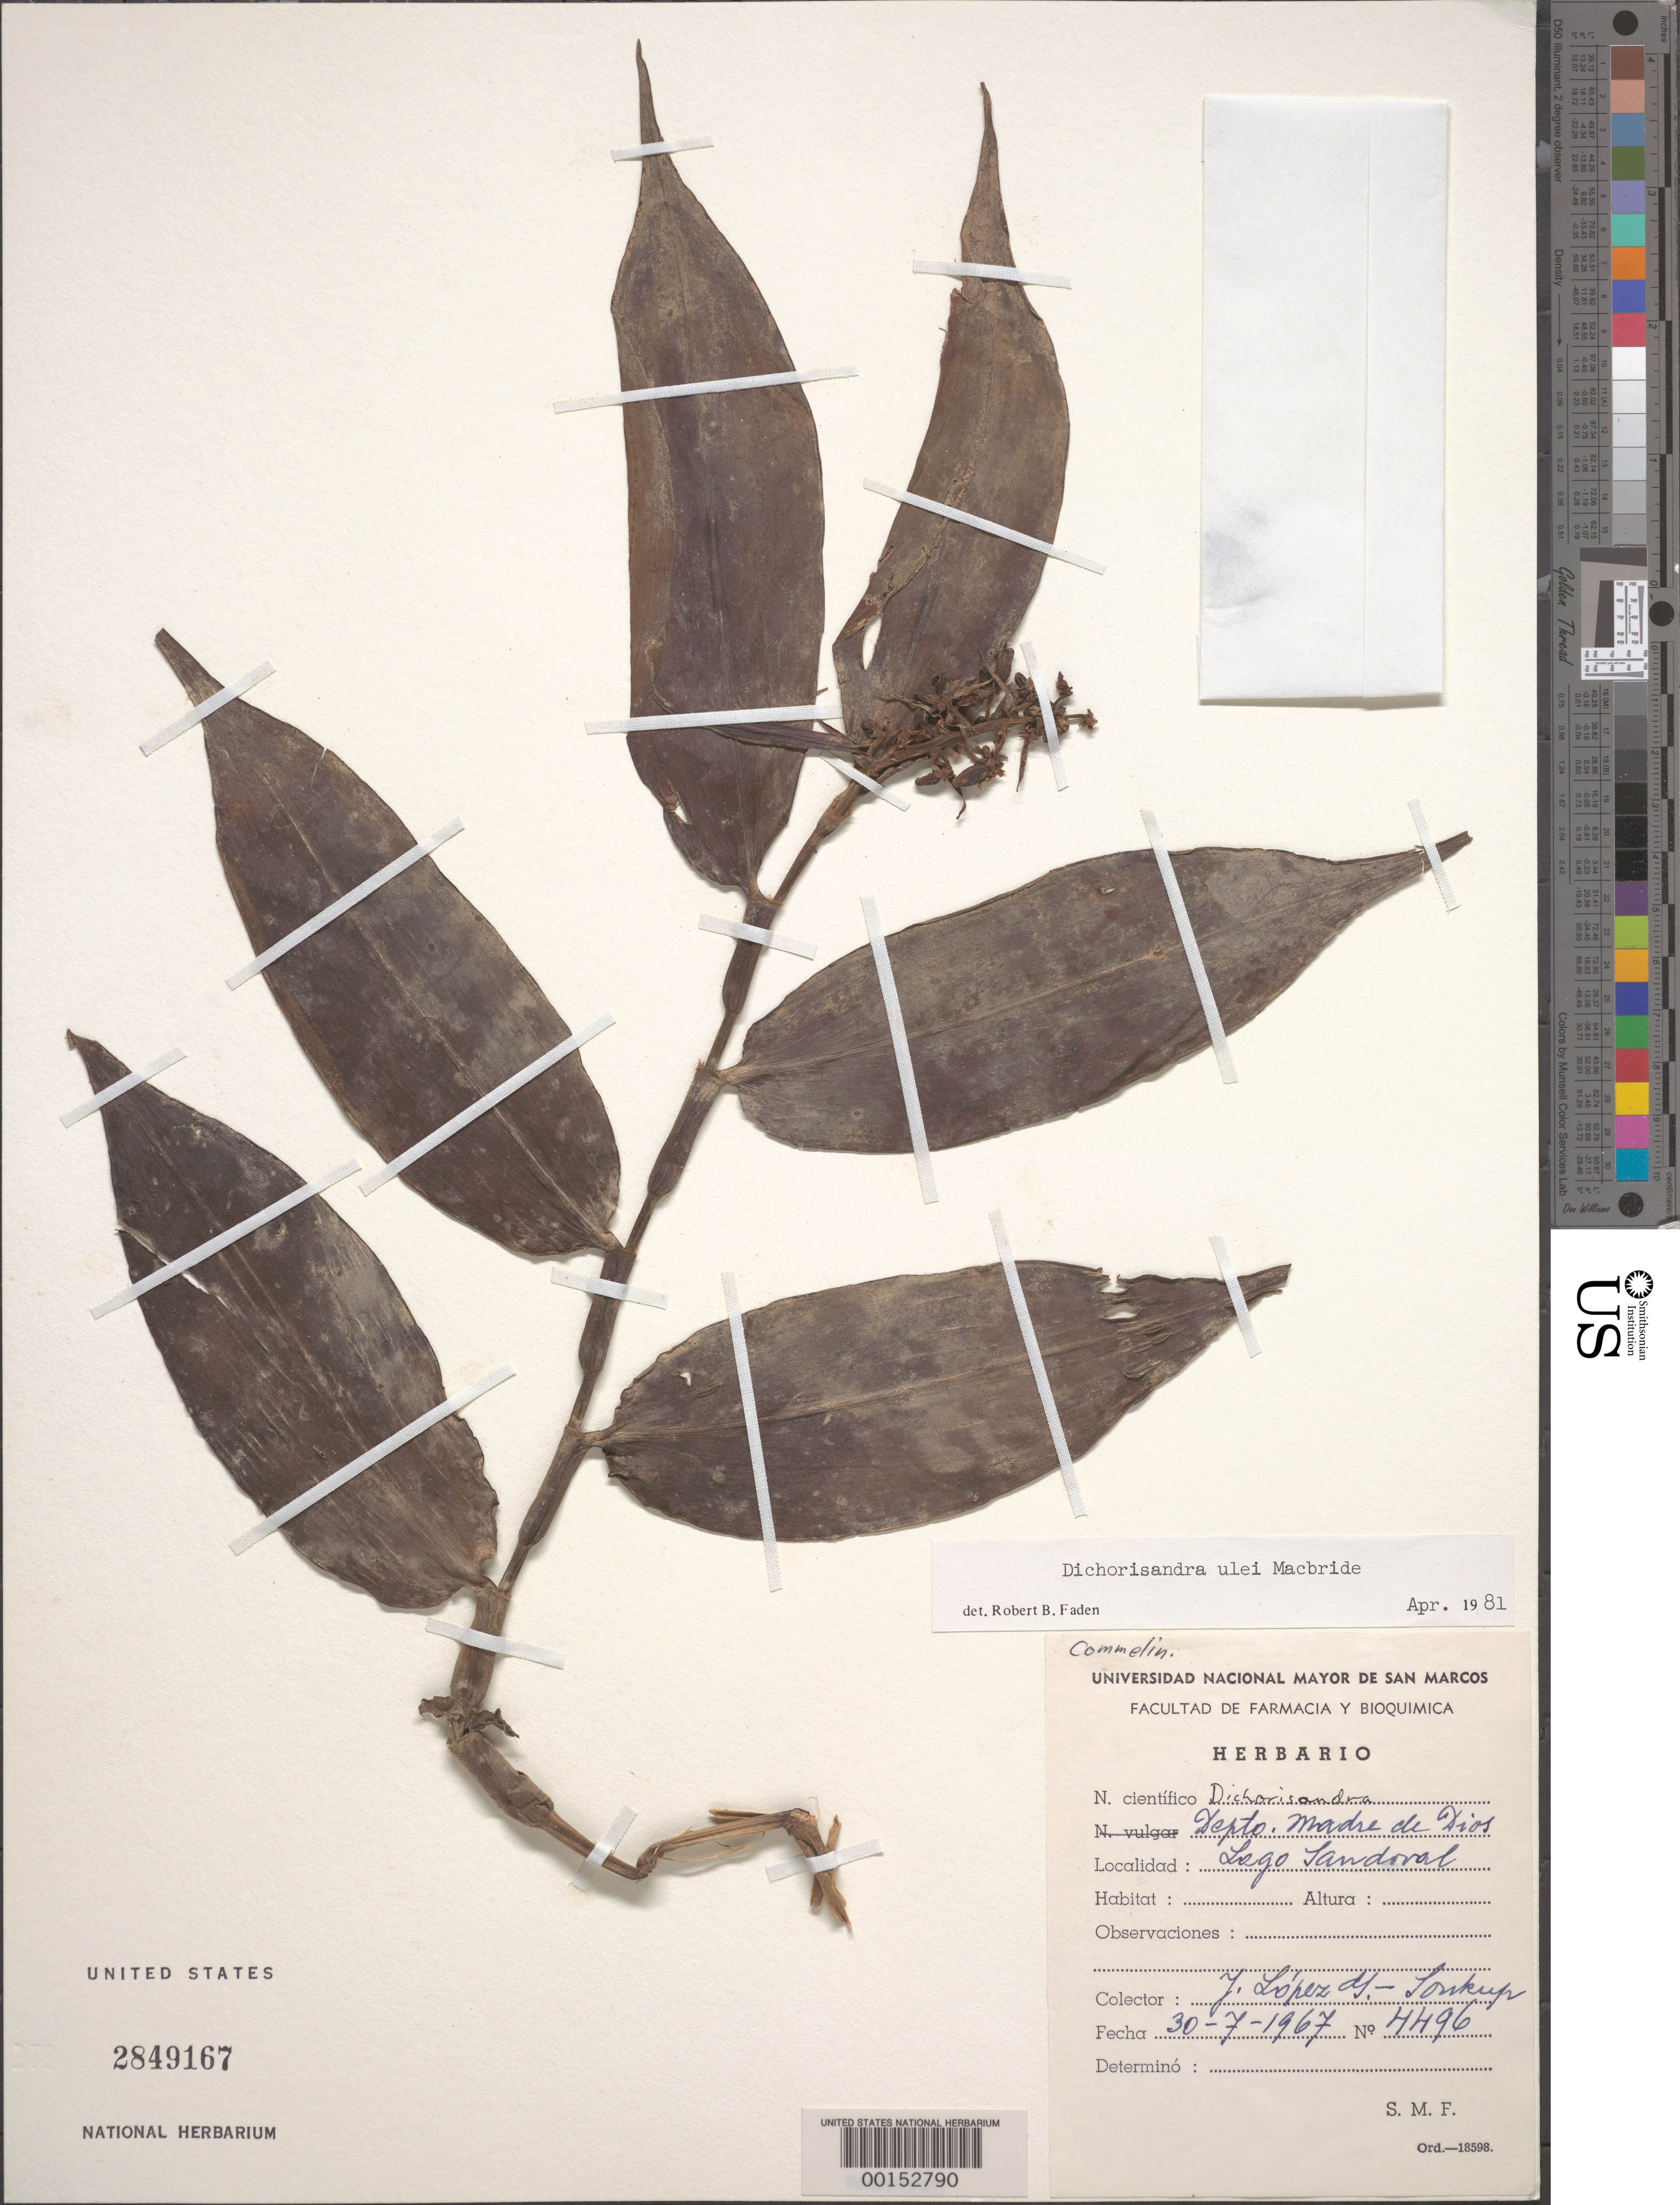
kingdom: Plantae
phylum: Tracheophyta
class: Liliopsida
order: Commelinales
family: Commelinaceae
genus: Dichorisandra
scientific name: Dichorisandra ulei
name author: J.F. Macbr.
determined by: Faden, Robert B., (US), Smithsonian Institution - National Museum of Natural History (UNITED STATES)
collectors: G. Lopéz & J. J. Soukup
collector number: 4496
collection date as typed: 30 Jul 1967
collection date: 1967-07-30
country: Peru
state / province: Madre de Dios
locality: Lago sandoval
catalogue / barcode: US 2849167